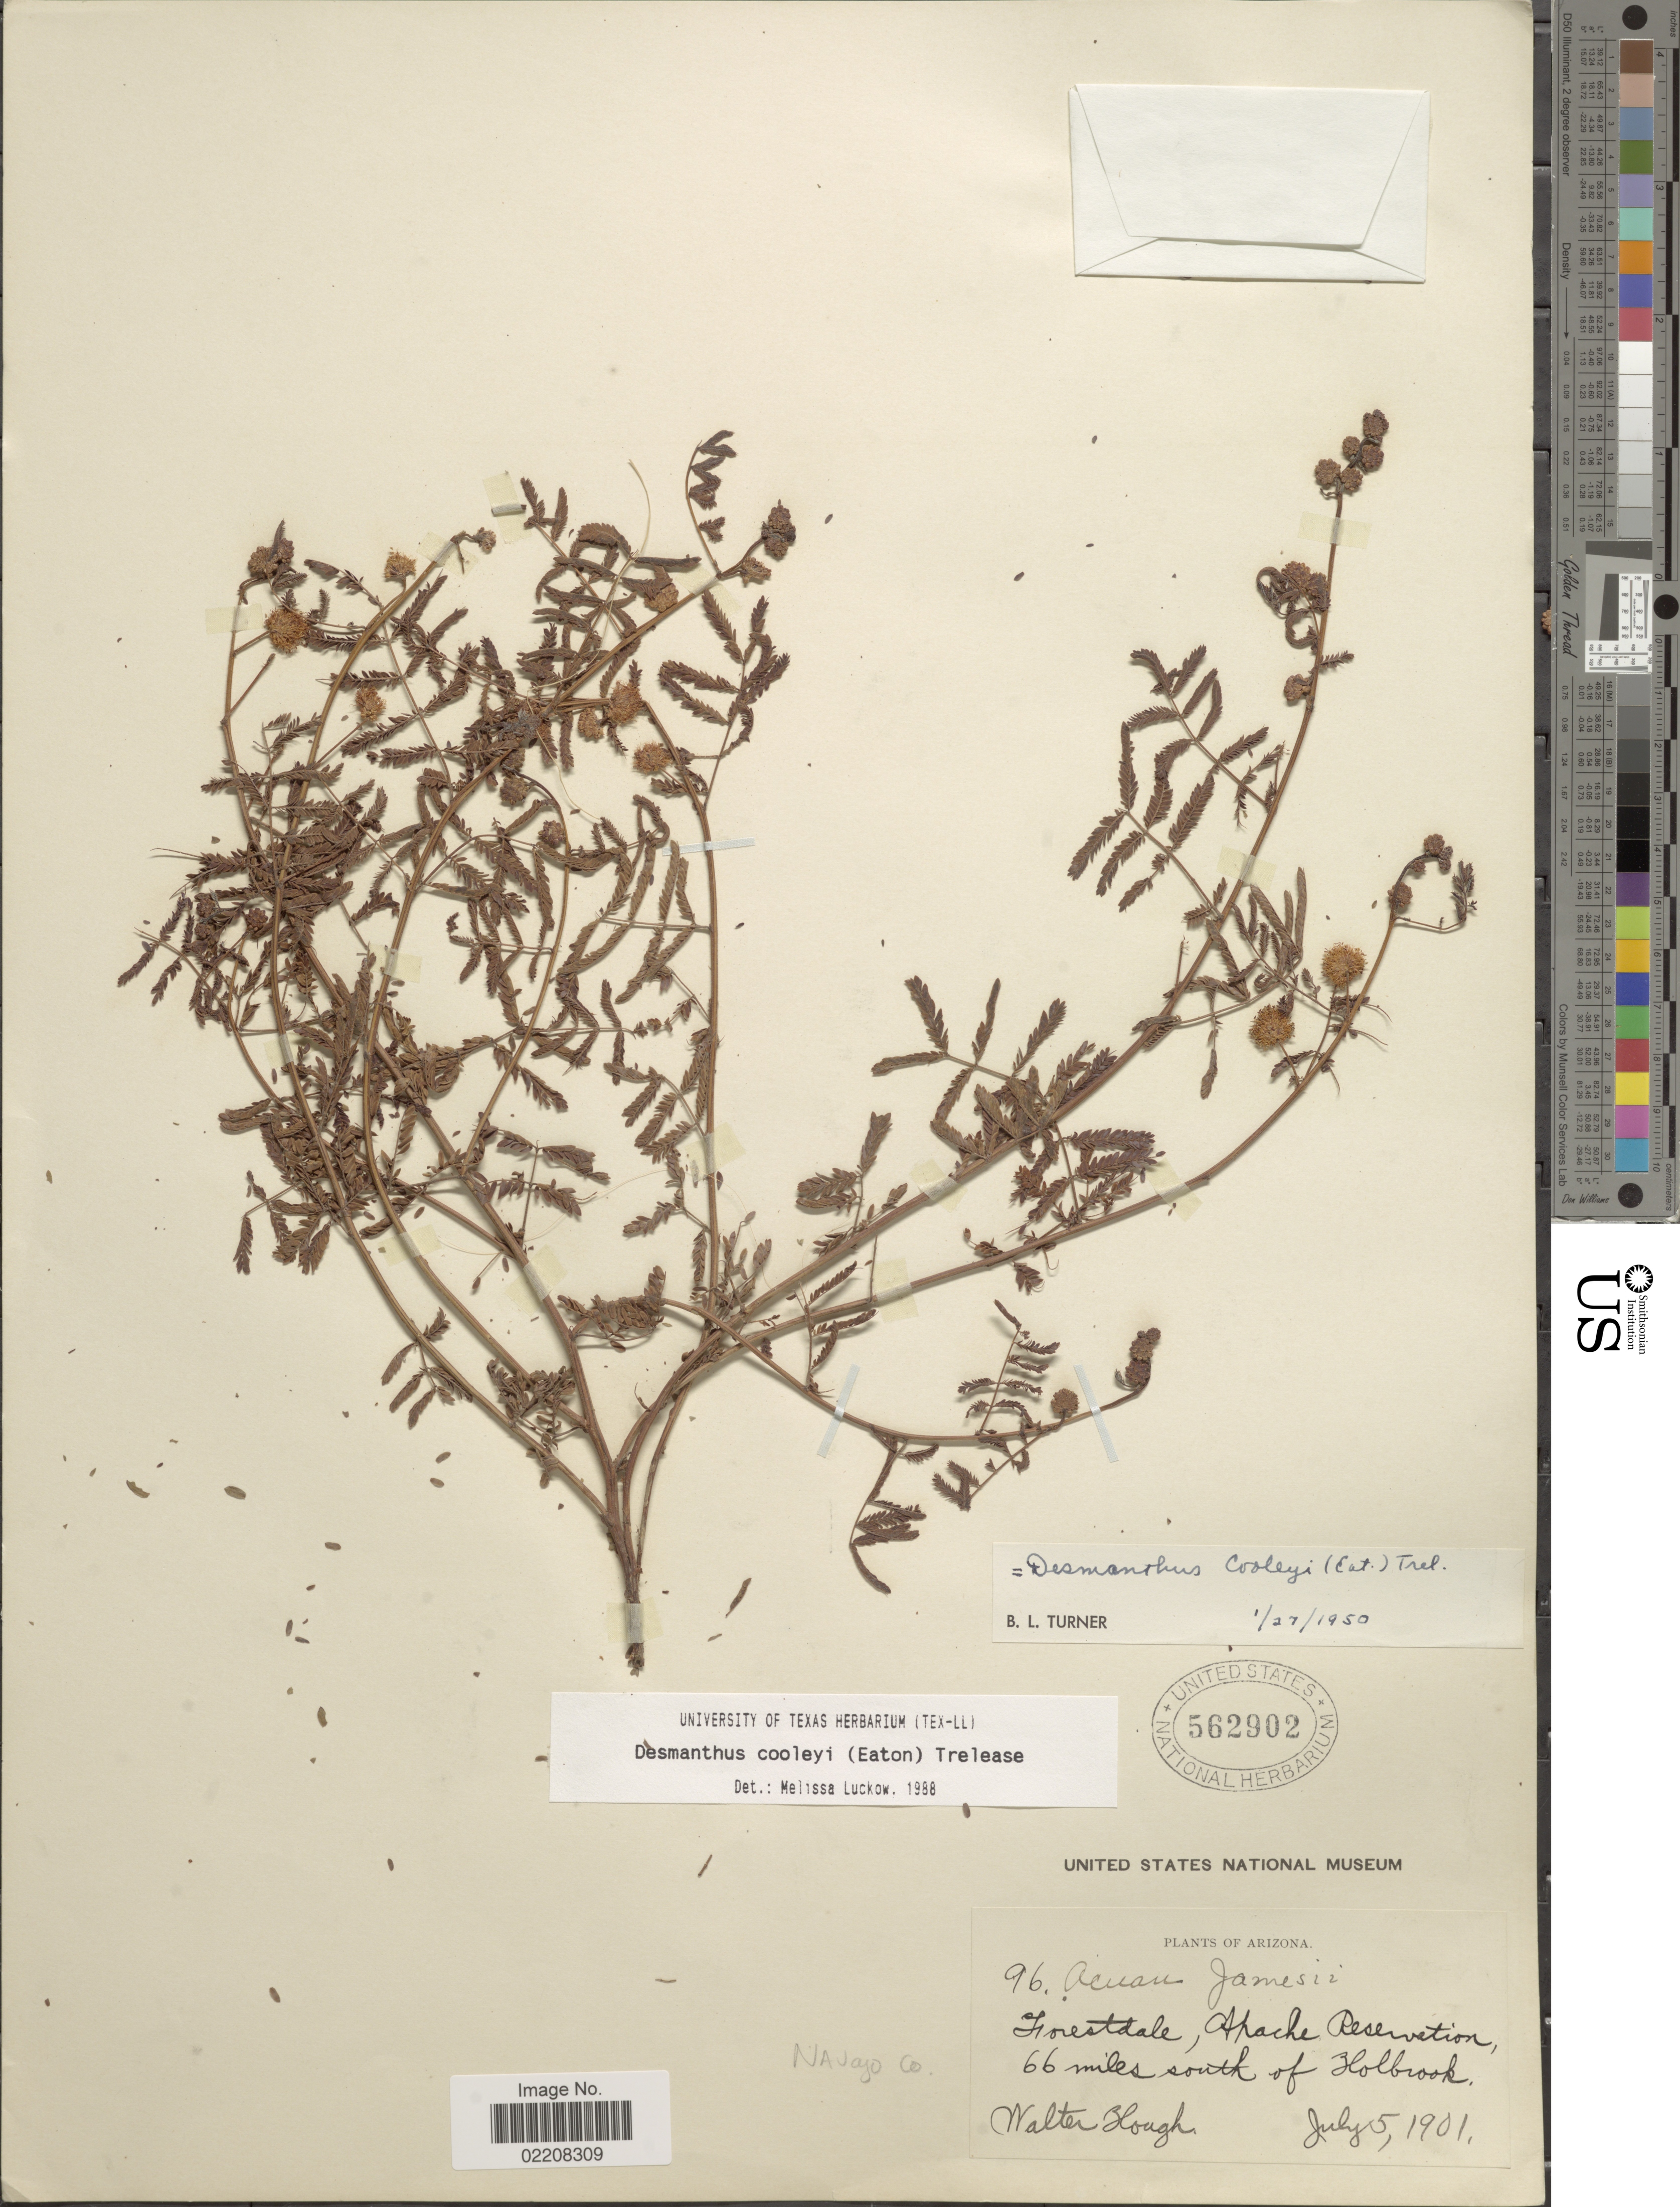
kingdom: Plantae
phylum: Tracheophyta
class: Magnoliopsida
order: Fabales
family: Fabaceae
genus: Desmanthus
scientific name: Desmanthus cooleyi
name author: (Eaton) Trel.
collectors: W. Hough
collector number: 96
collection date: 1901-07-05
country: United States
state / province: Arizona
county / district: Navajo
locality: Forestdale, Apache Reservation, 66 miles south of Holbrook. Navajo Co.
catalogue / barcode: US 562902